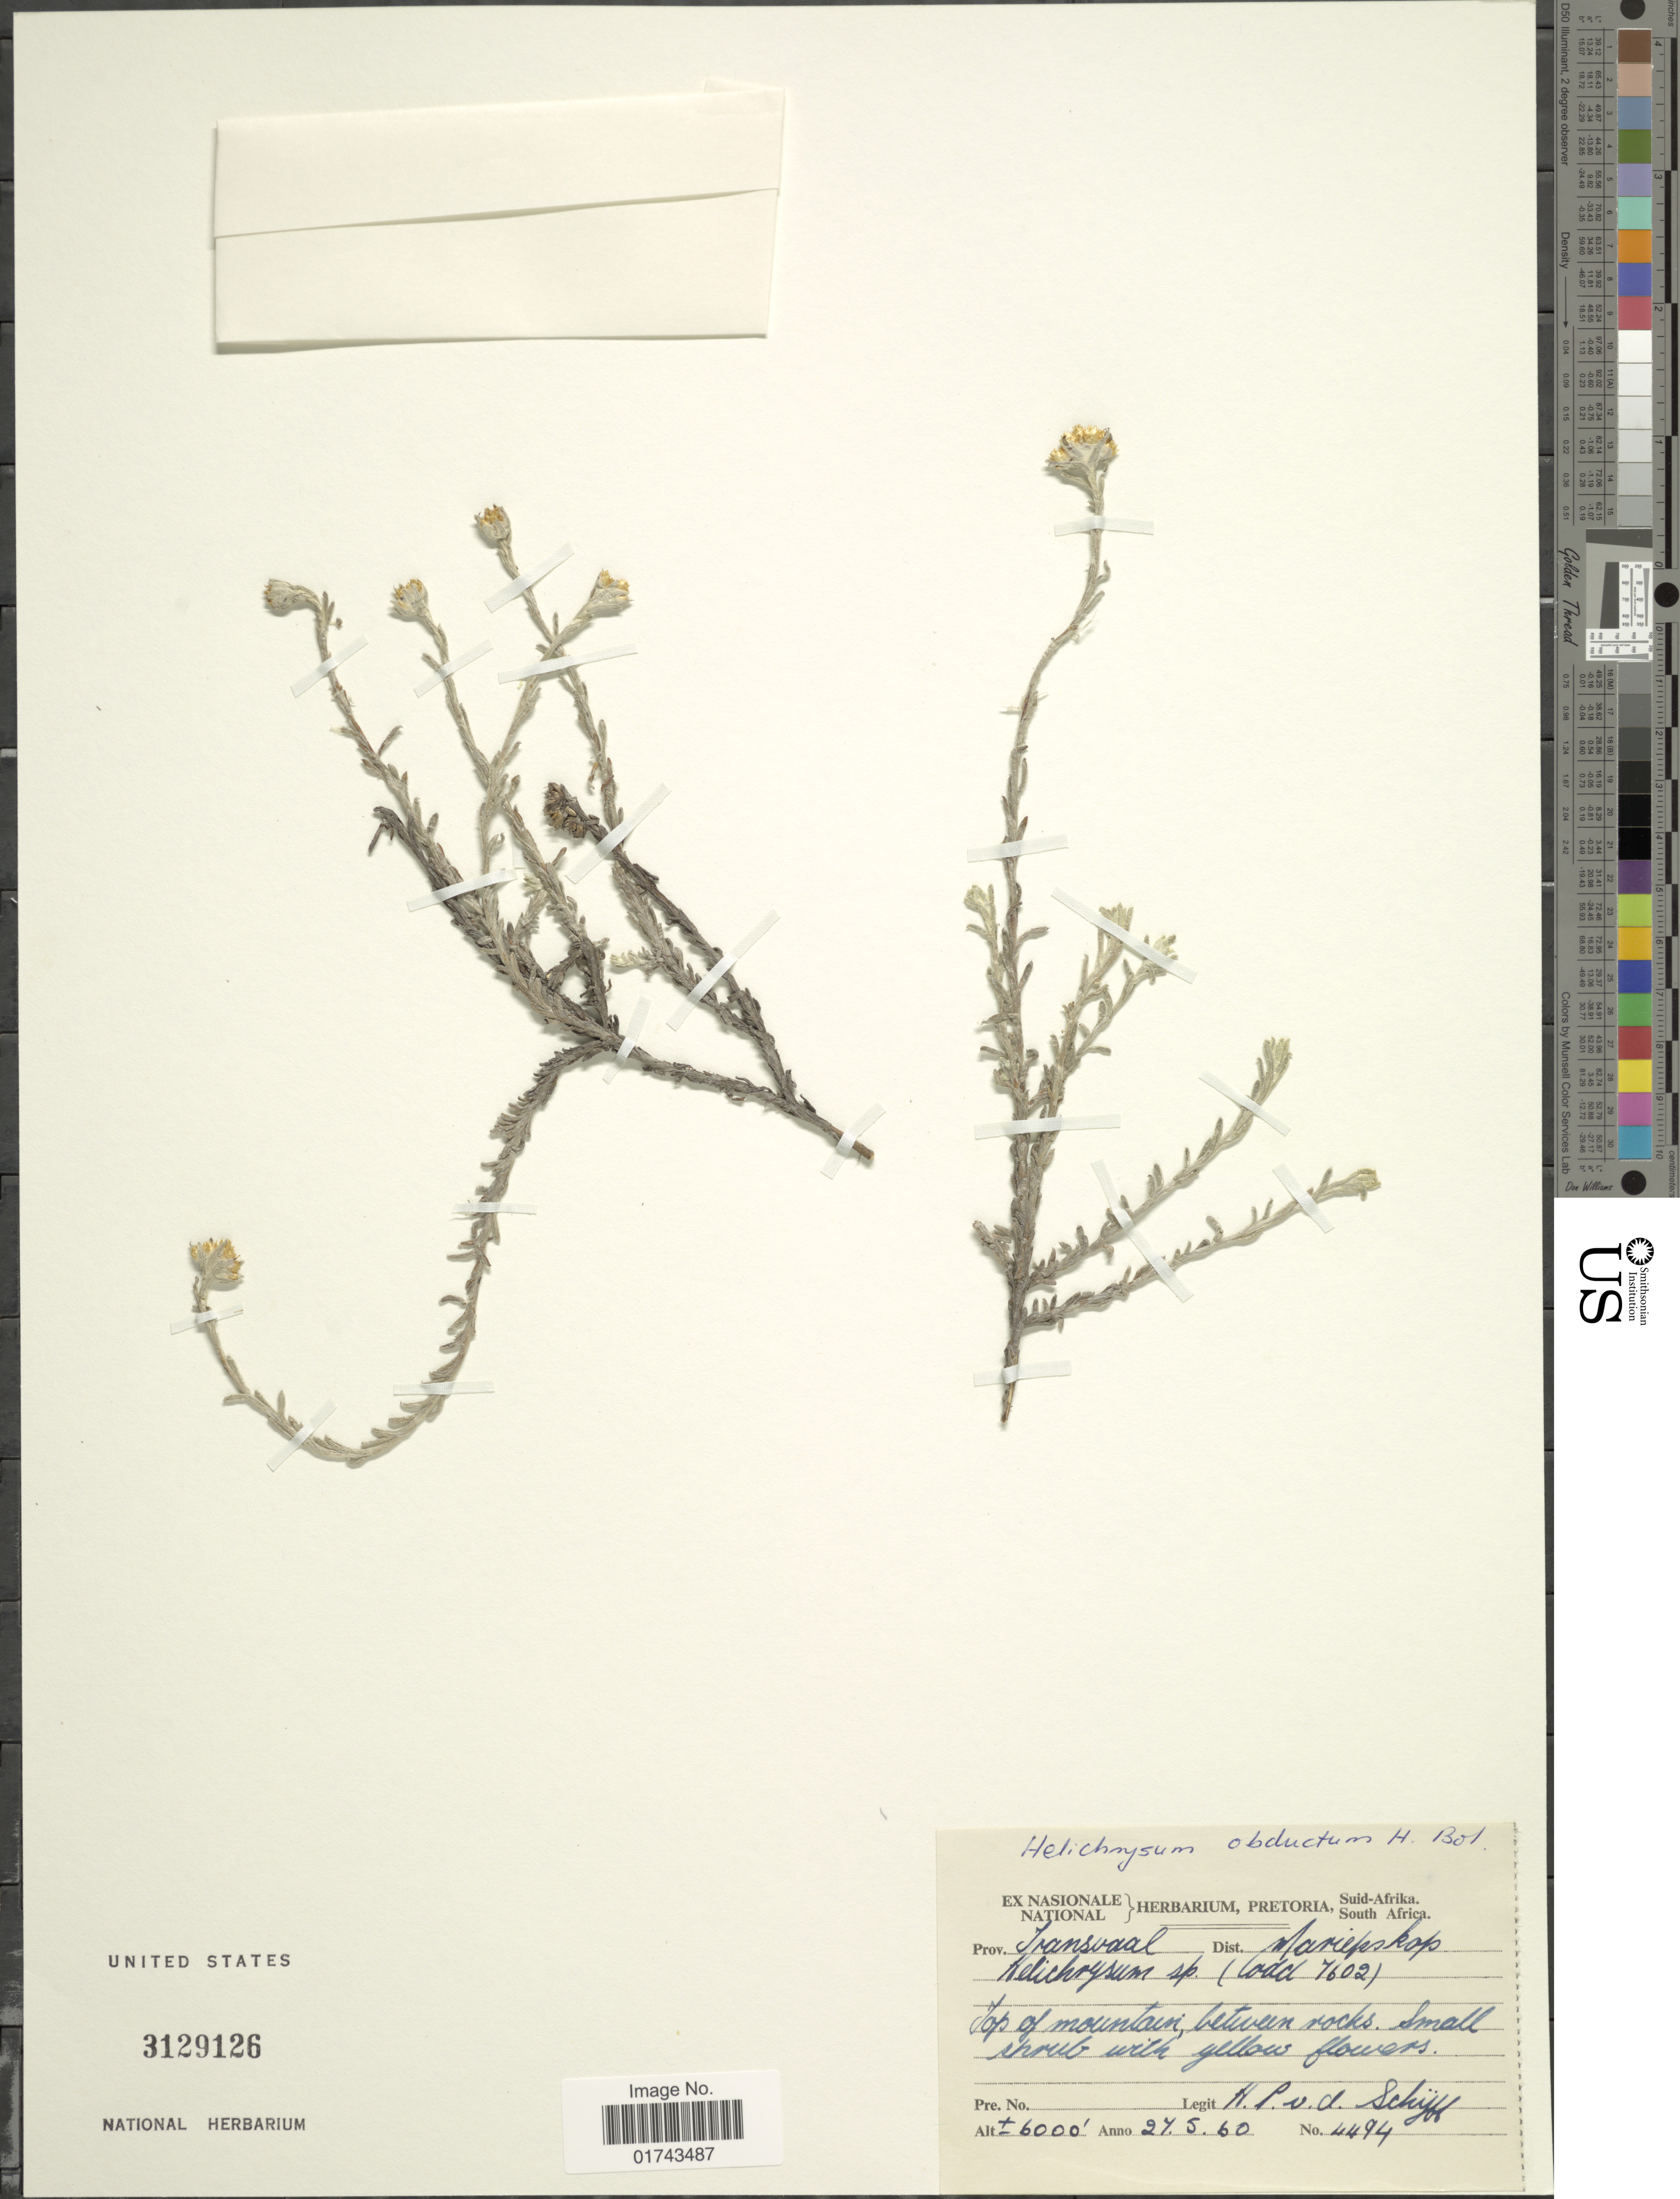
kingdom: Plantae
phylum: Tracheophyta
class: Magnoliopsida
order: Asterales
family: Asteraceae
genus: Helichrysum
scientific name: Helichrysum obductum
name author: Bolus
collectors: H. Schijff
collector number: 4494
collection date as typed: Transcribed d/m/y: 27/5/60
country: South Africa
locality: Prov. Transvaal, Dist. Mariepskop, Top of mountains, between rocks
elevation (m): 1829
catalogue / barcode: US 3129126